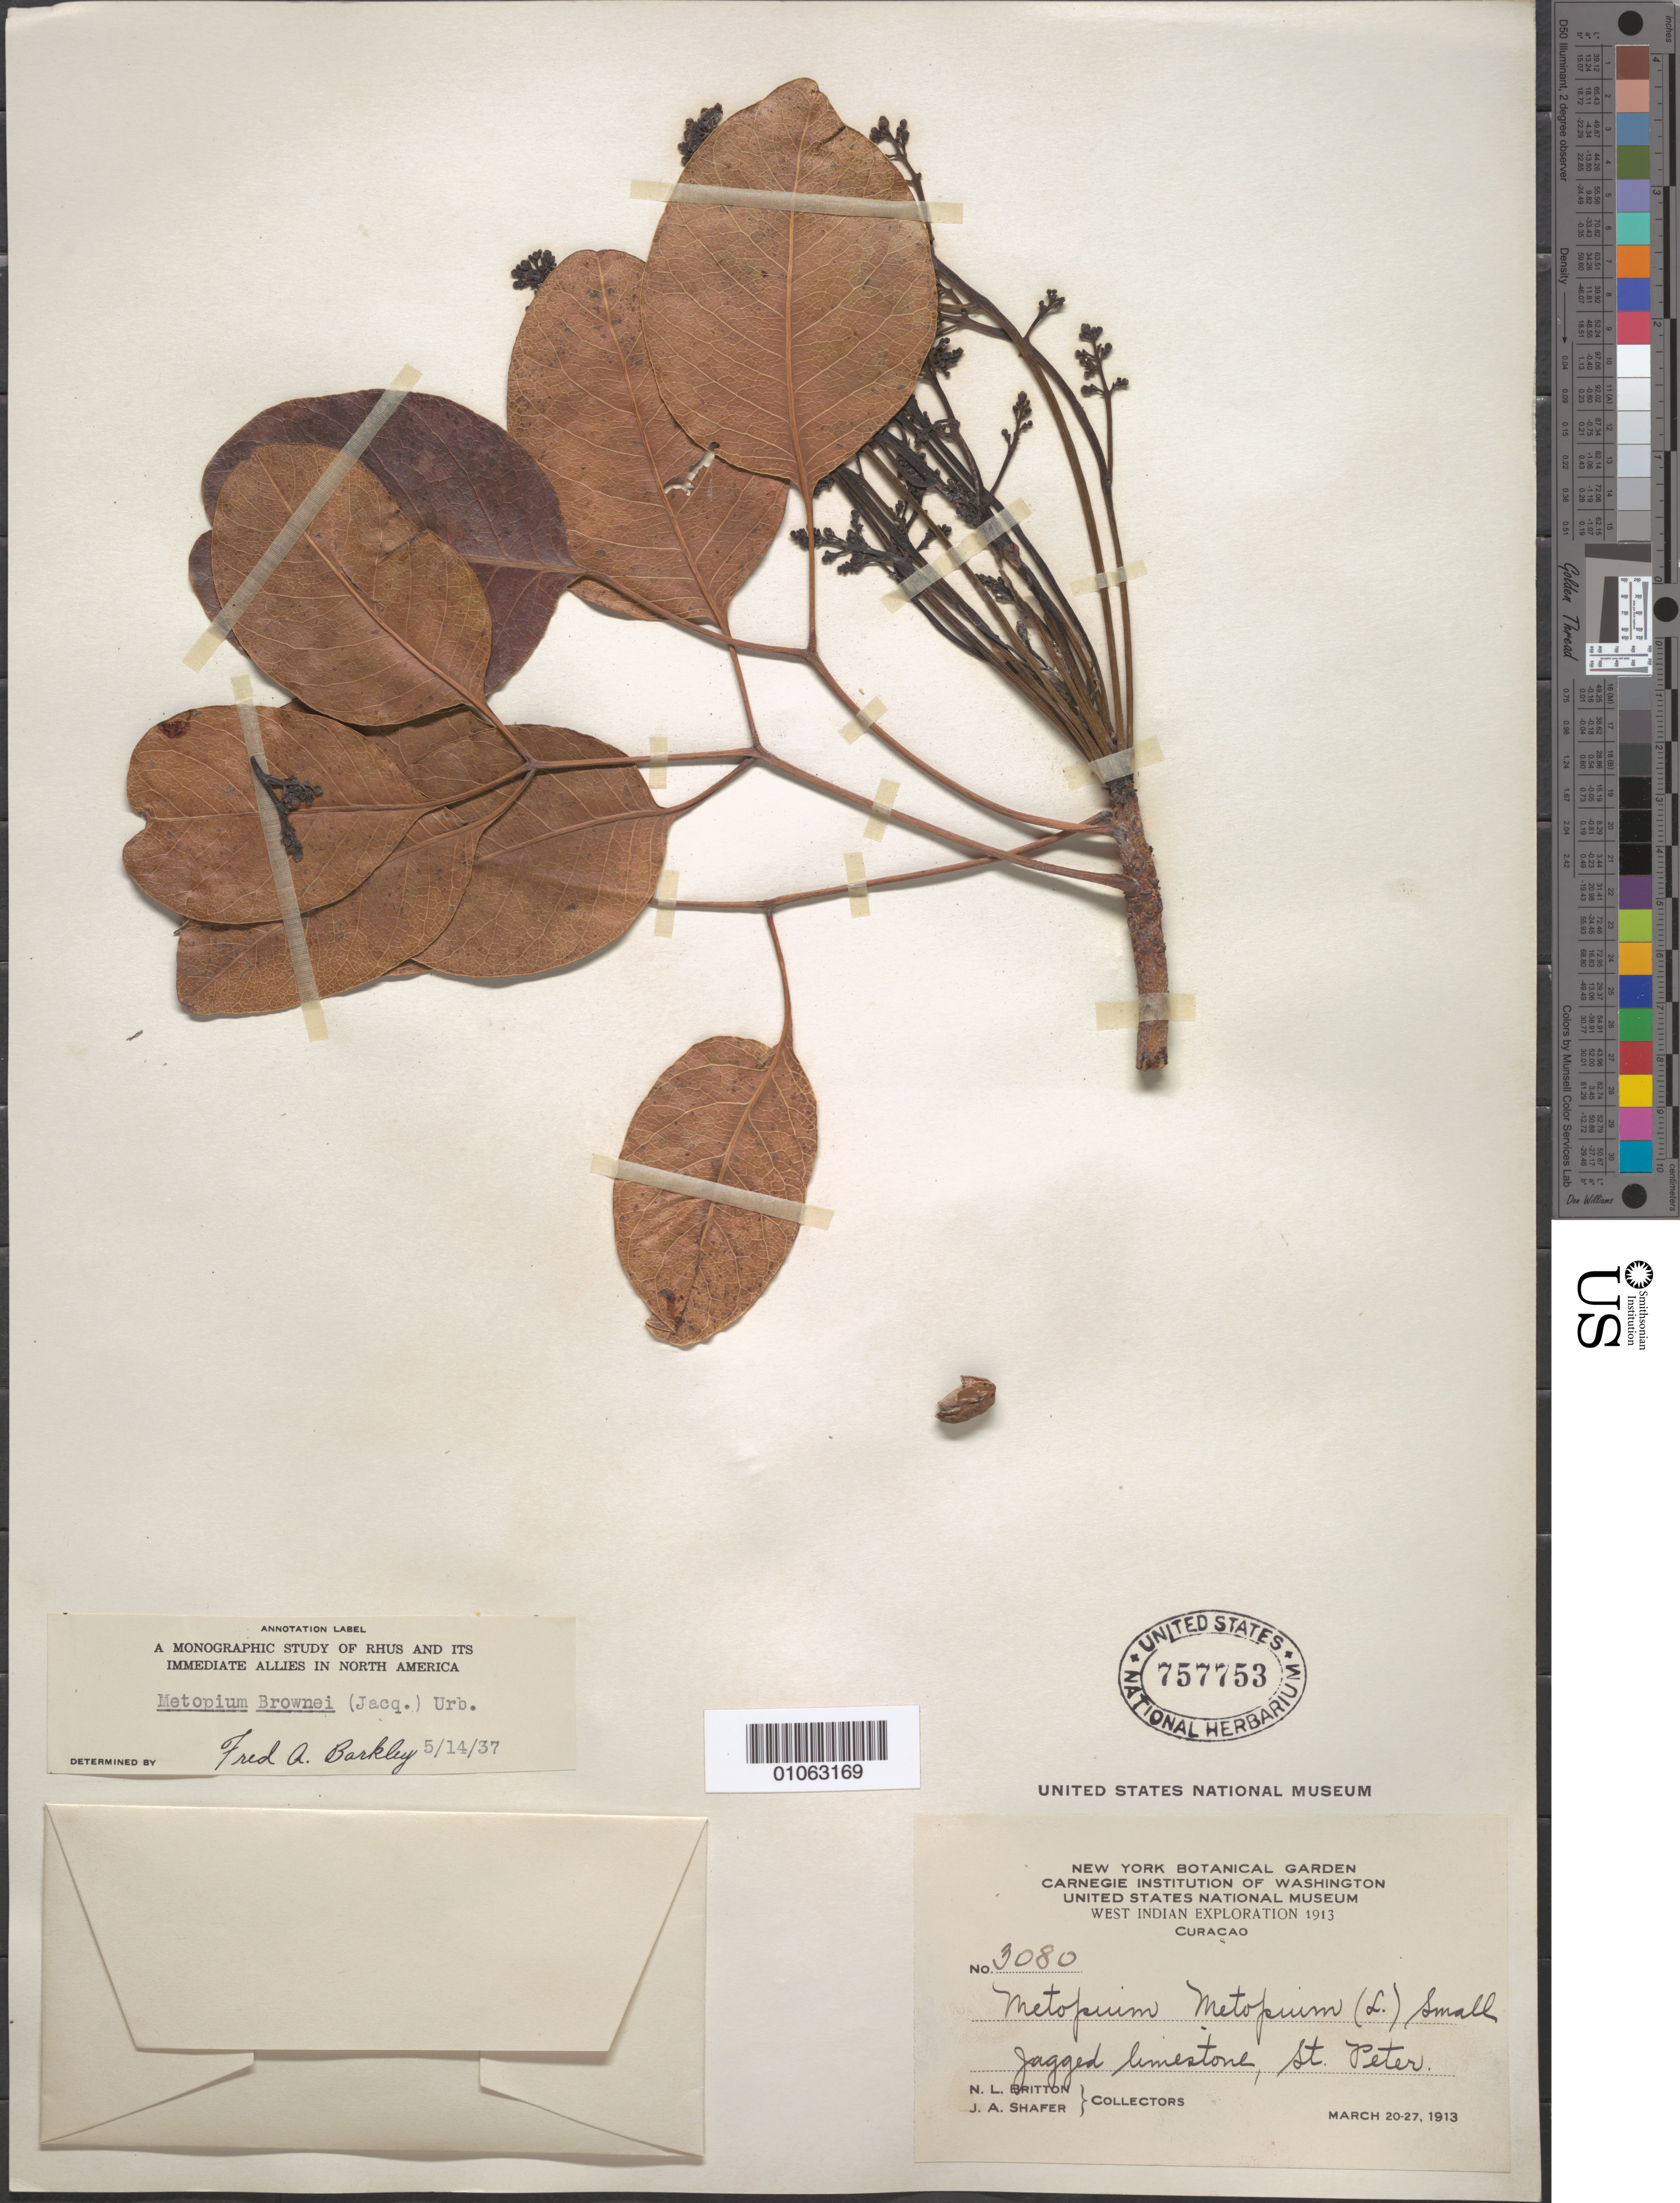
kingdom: Plantae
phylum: Tracheophyta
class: Magnoliopsida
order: Sapindales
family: Anacardiaceae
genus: Metopium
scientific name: Metopium brownei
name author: (Jacq.) Urb.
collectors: N. Britton & J. A. Shafer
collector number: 3080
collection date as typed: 20 Mar 1913 to 27 Mar 1913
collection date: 1913-03-20/1913-03-27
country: Curaçao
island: Curaçao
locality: Jagged limeston, St. Peter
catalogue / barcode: US 757753